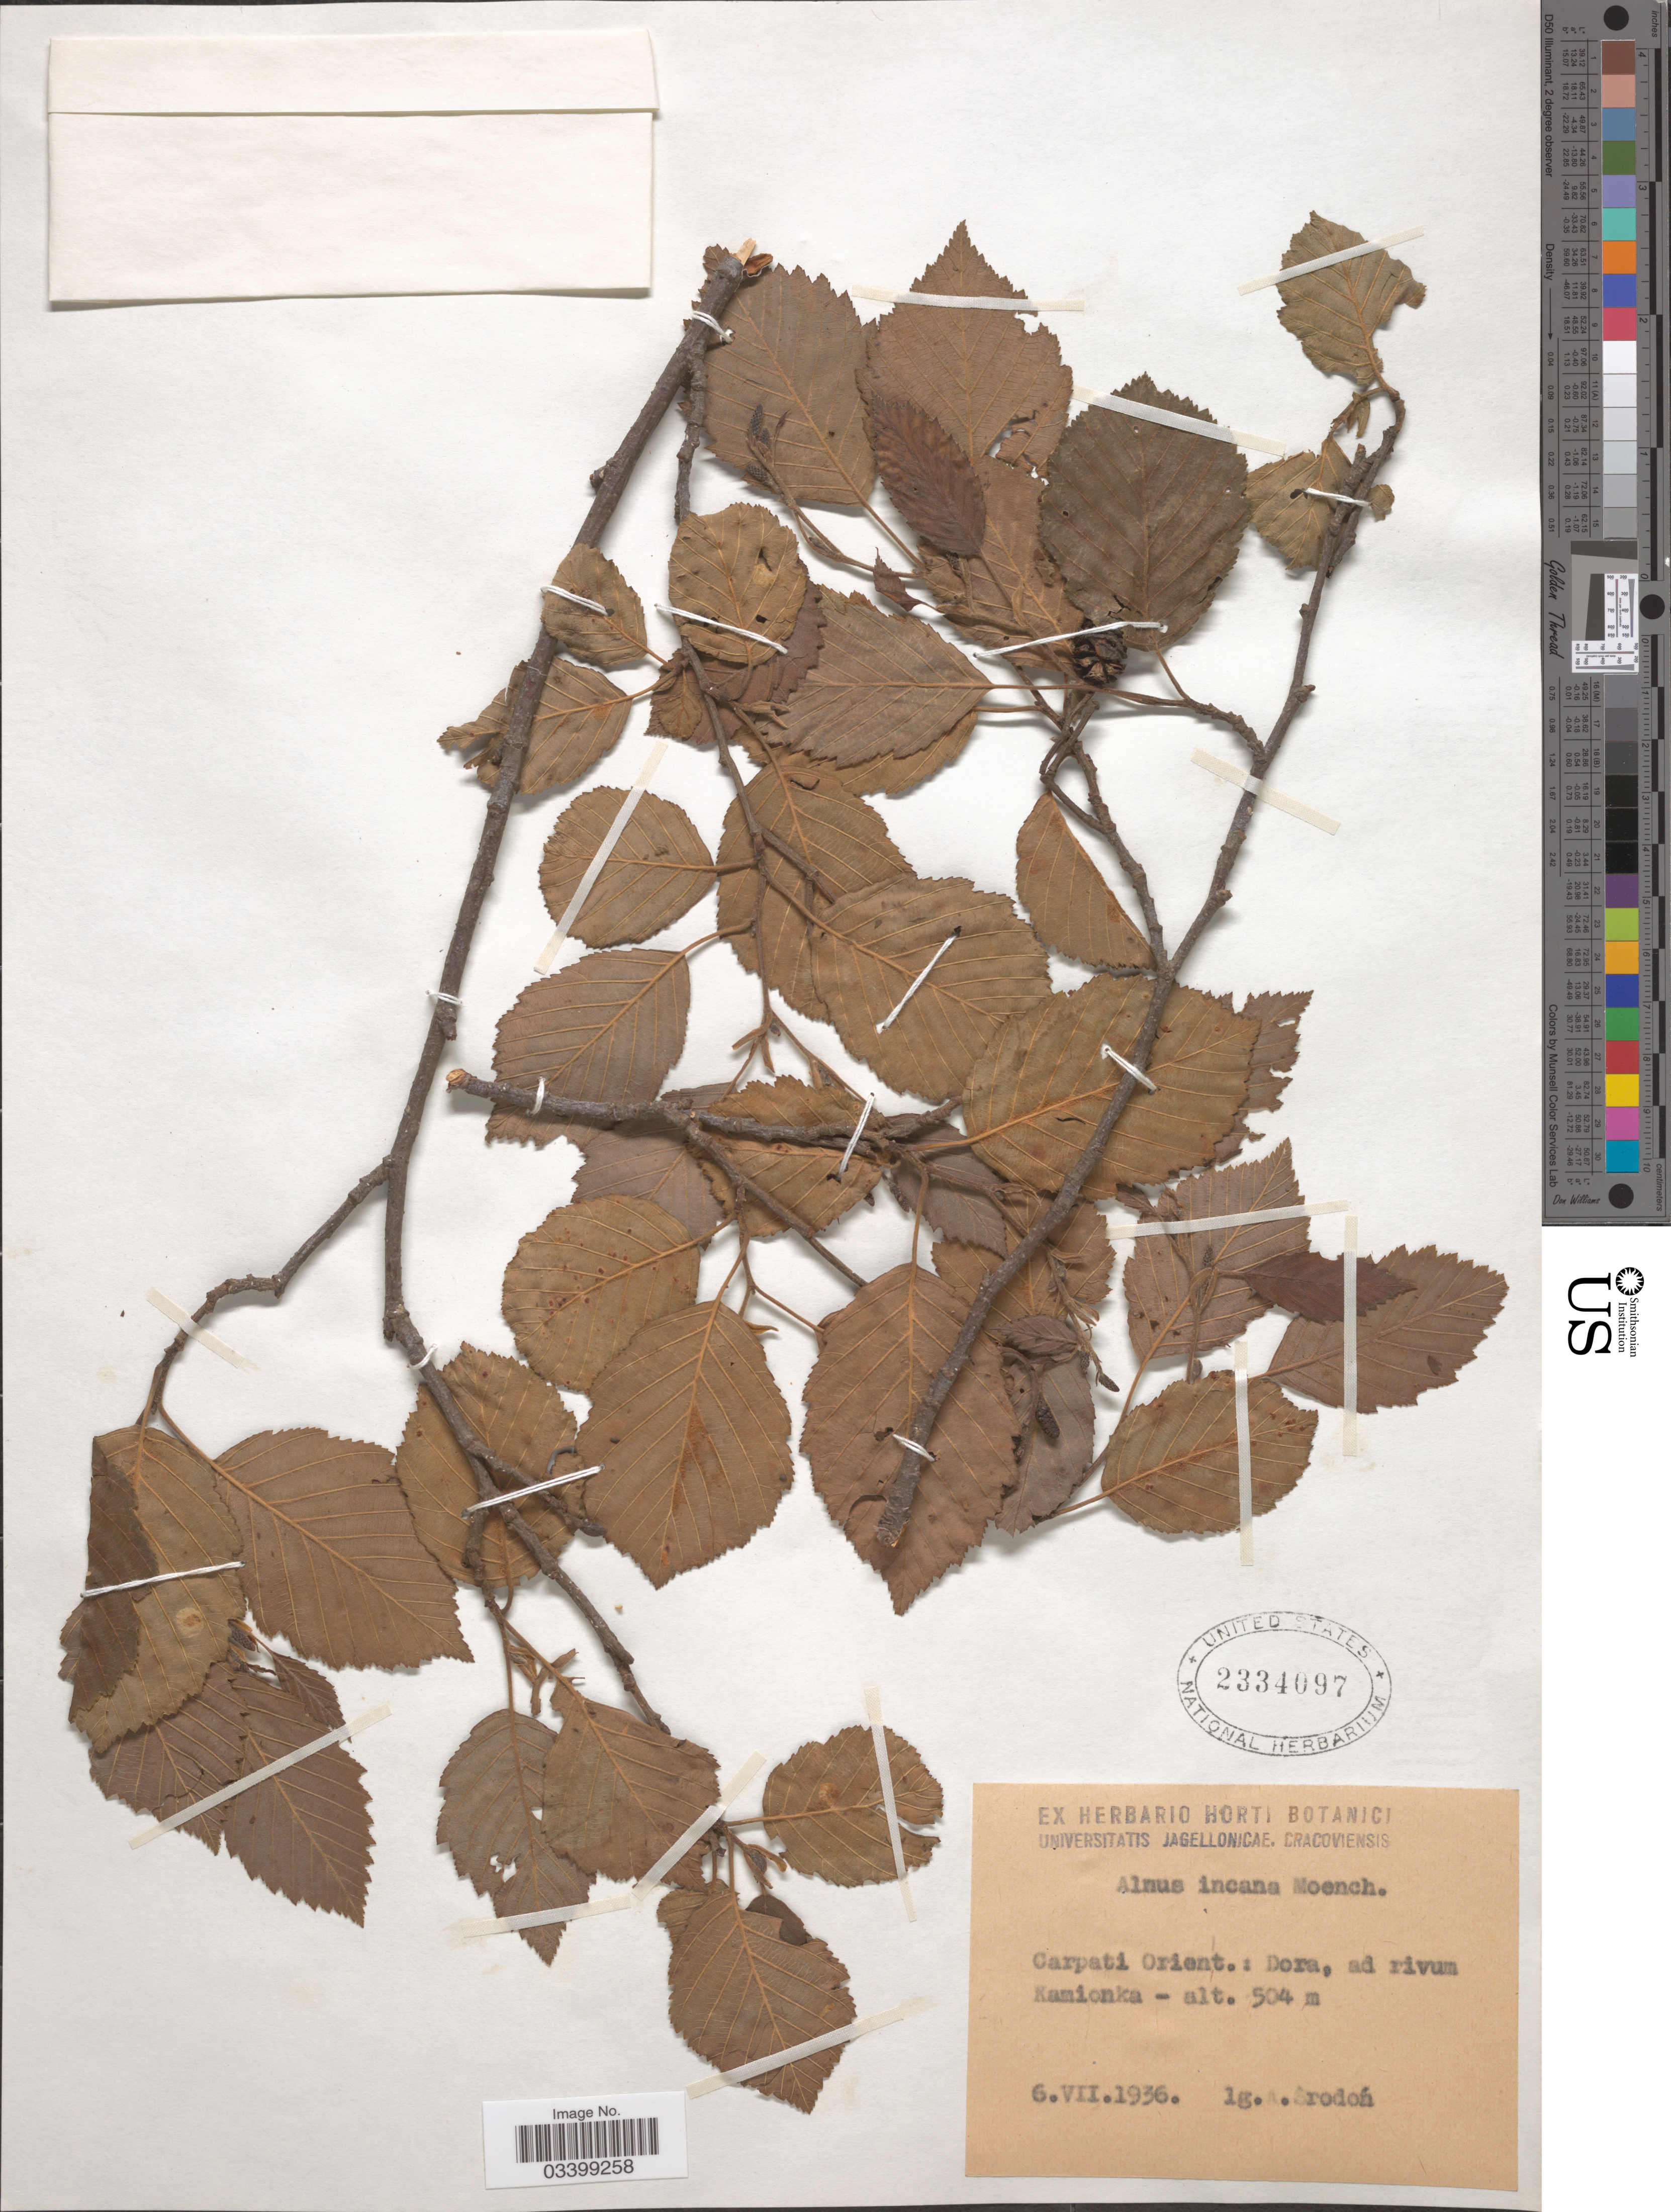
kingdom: Plantae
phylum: Tracheophyta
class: Magnoliopsida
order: Fagales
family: Betulaceae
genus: Alnus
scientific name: Alnus incana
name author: (L.) Moench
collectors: A. Srodon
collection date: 1936-07-06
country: Poland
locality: Carpati Orient.: Dora, ad rivum Kamionka.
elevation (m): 504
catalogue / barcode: US 2334097